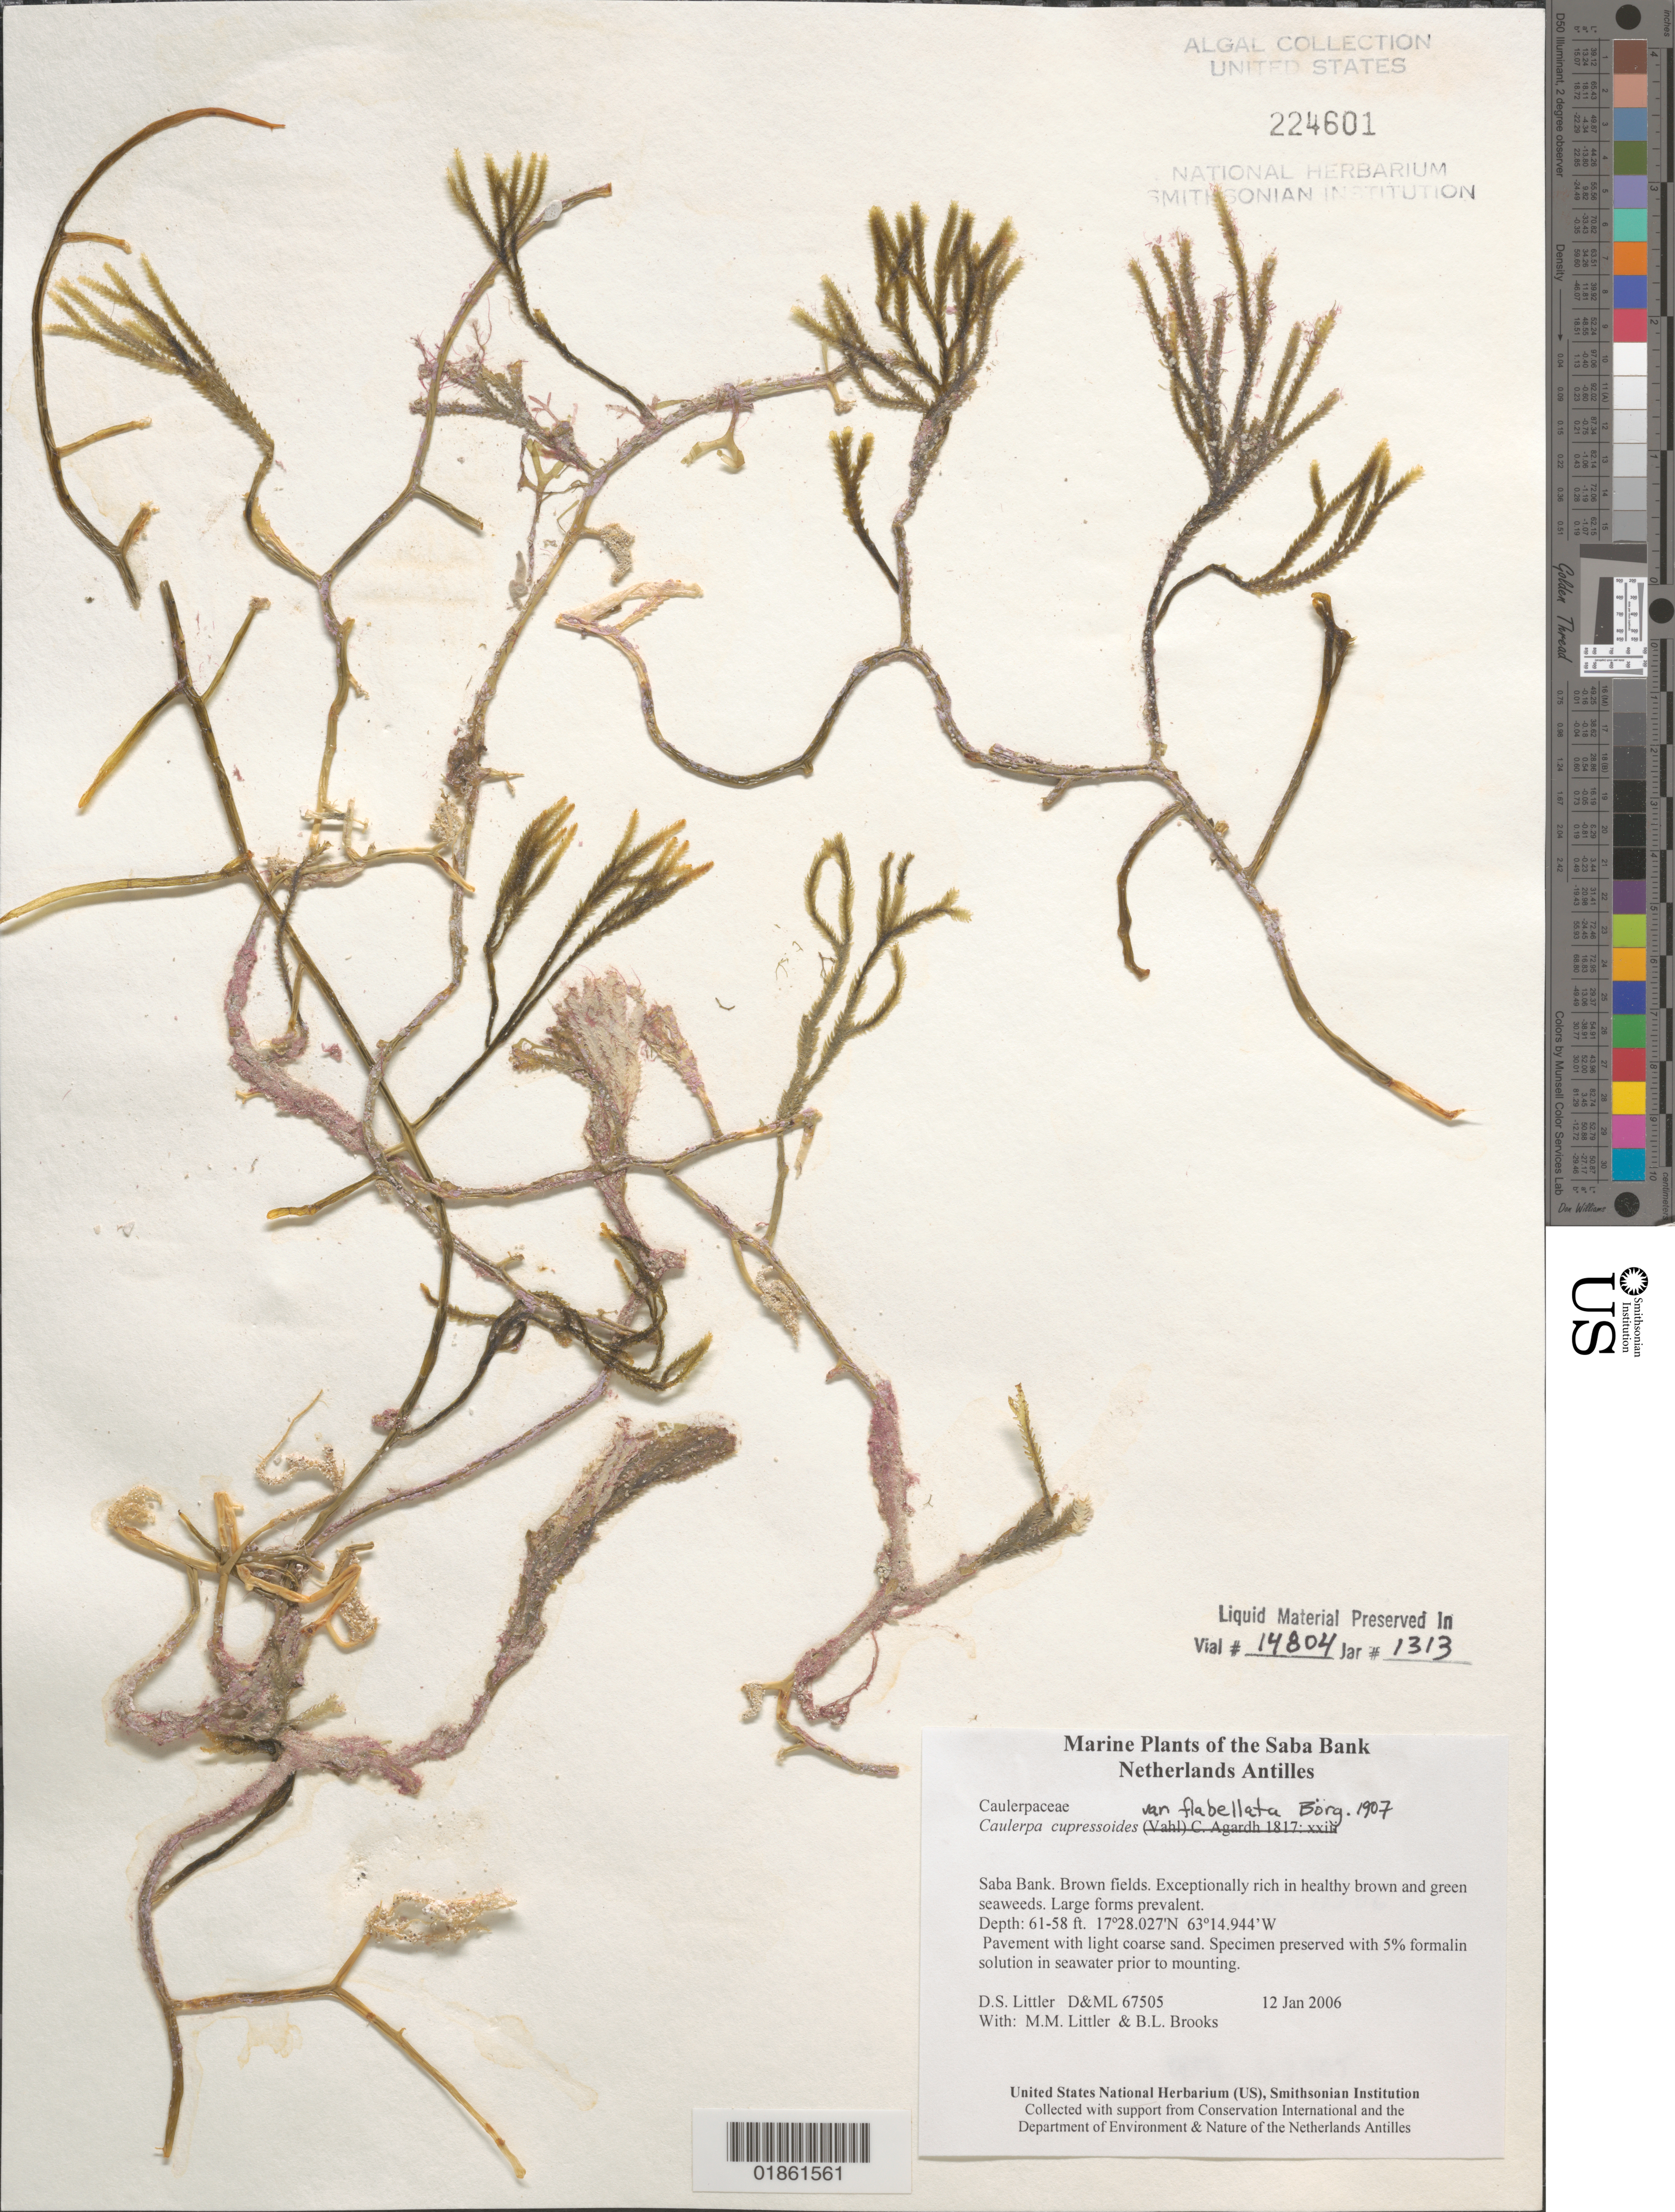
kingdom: Plantae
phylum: Chlorophyta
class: Ulvophyceae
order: Bryopsidales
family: Caulerpaceae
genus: Caulerpa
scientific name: Caulerpa cupressoides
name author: (Vahl) C. Agardh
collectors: D. S. Littler & M. M. Littler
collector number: D&ML 67505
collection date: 2006-01-12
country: Netherlands Antilles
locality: Saba Bank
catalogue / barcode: US 224601